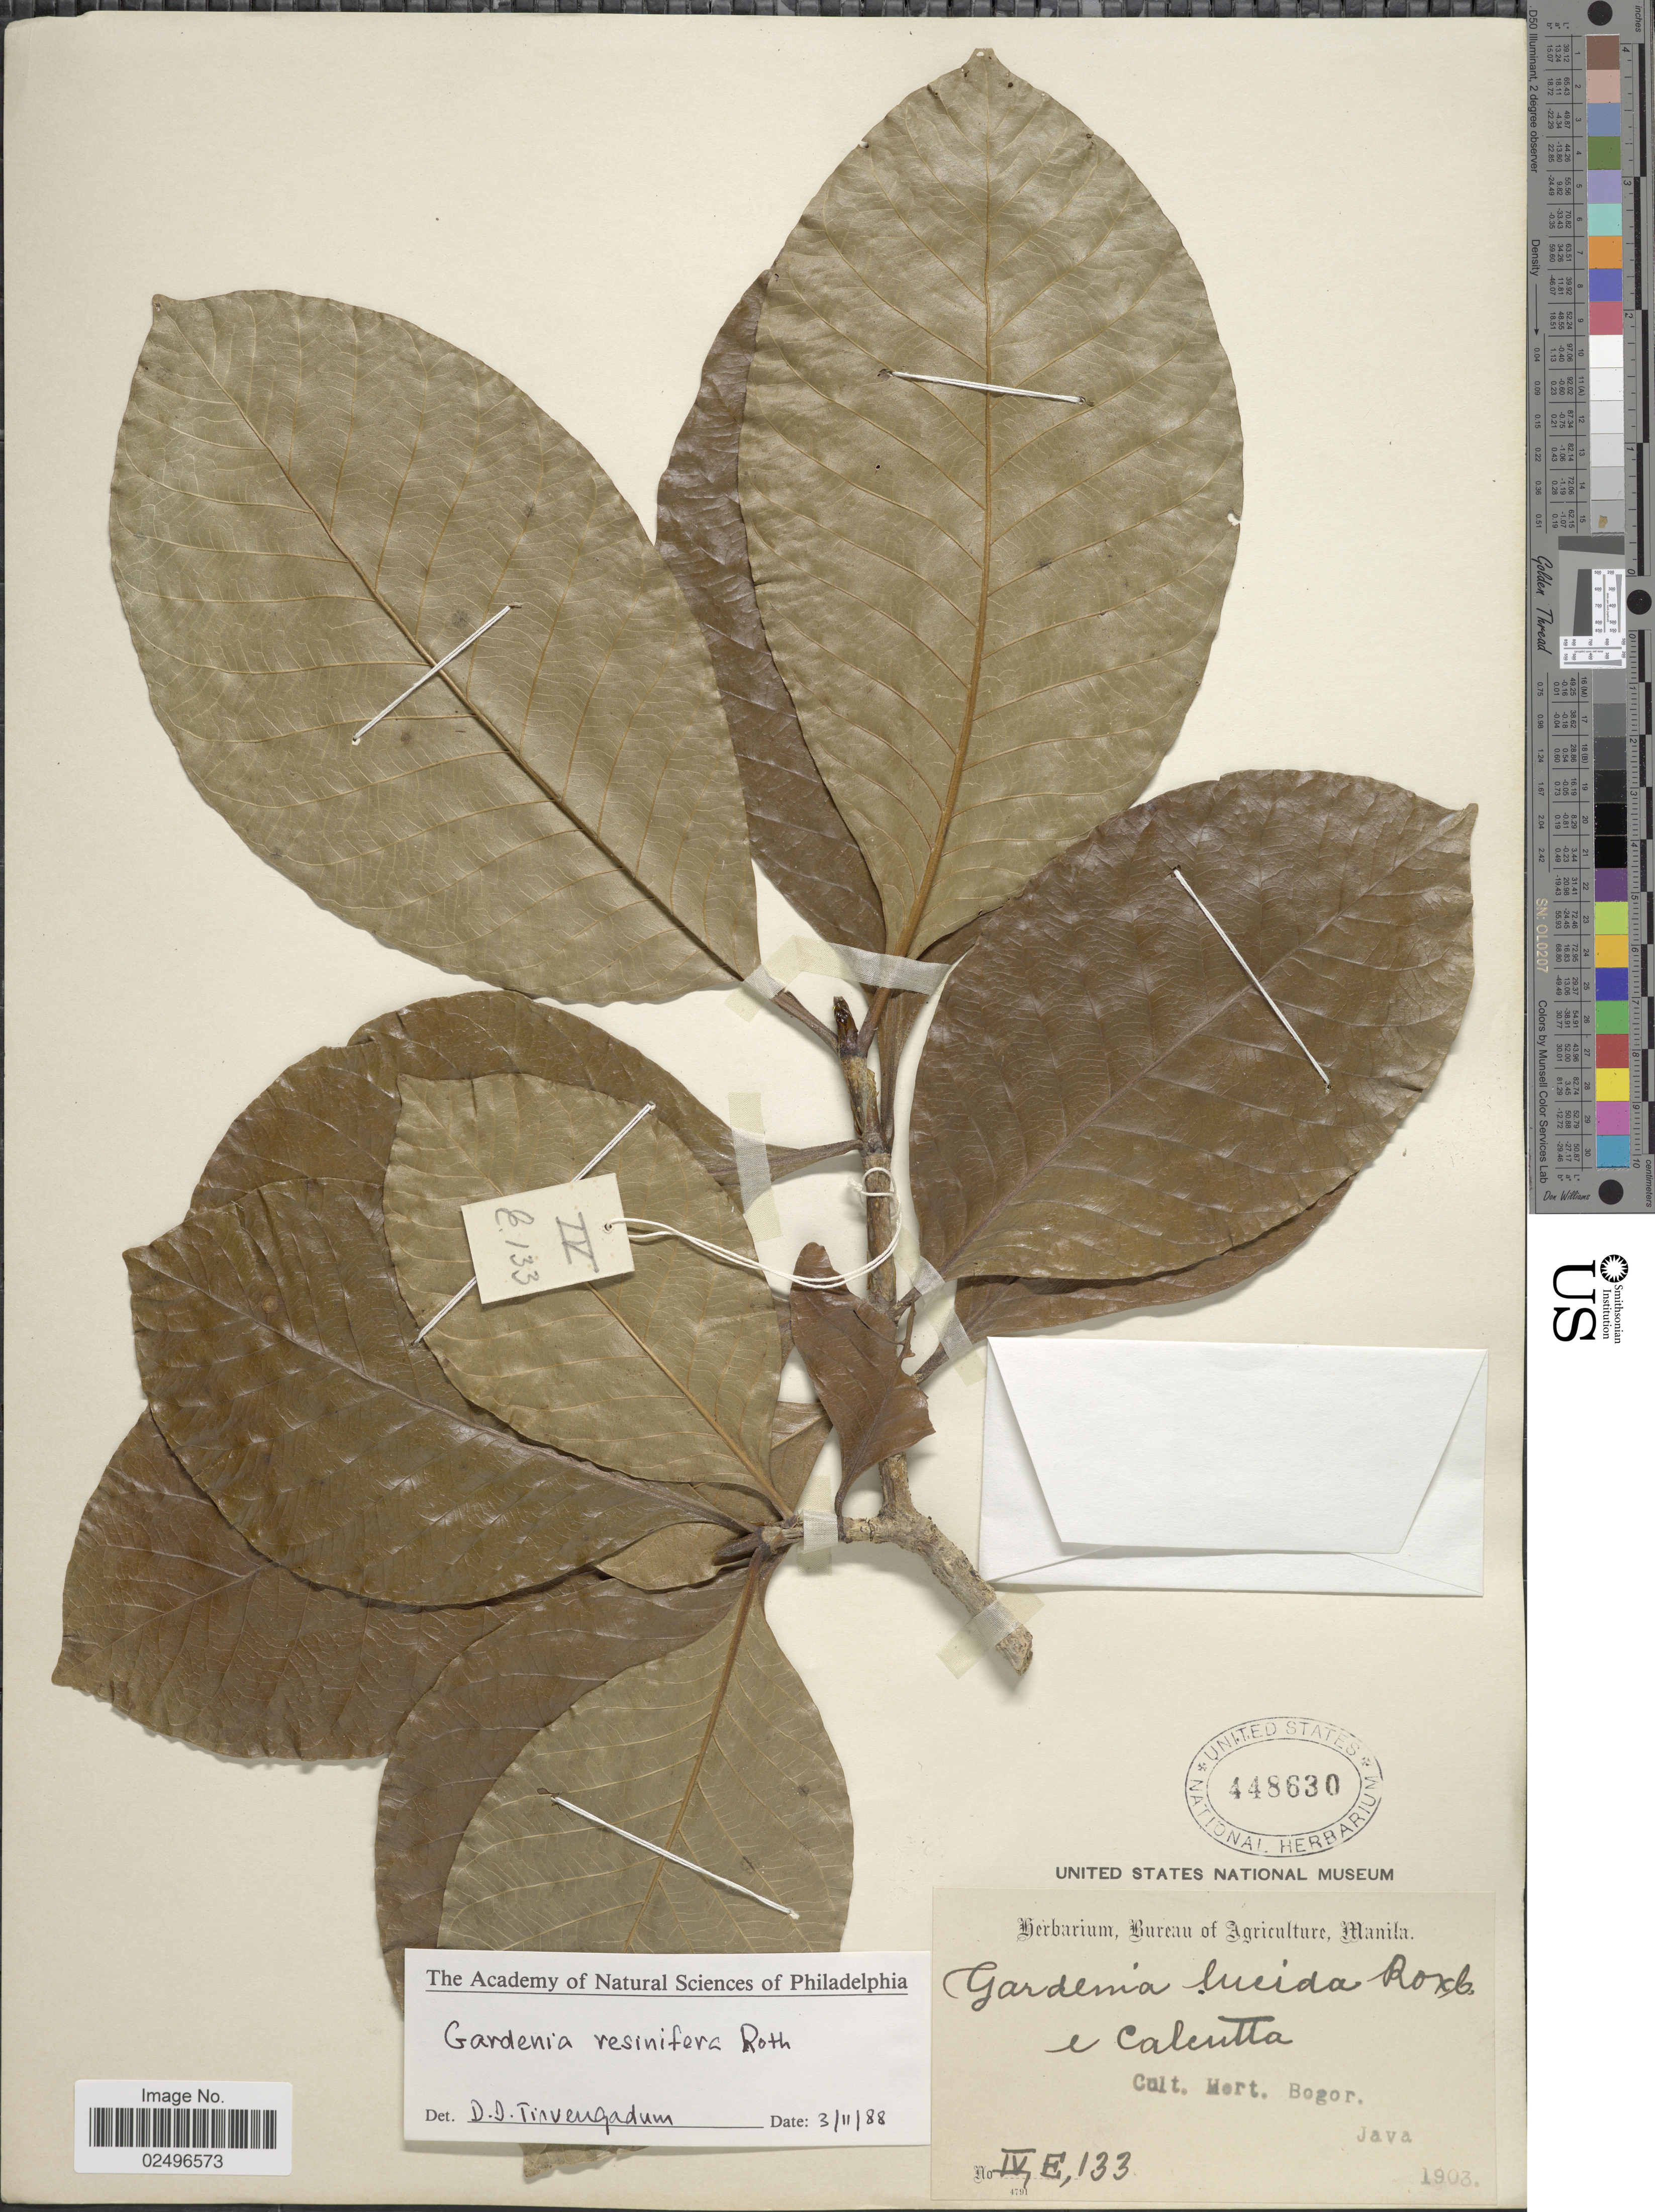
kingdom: Plantae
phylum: Tracheophyta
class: Magnoliopsida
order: Gentianales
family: Rubiaceae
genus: Gardenia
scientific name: Gardenia resinifera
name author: Roth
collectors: ex herb. Bureau of Science Manila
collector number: IV E 133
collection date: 1903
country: Indonesia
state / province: Java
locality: Cult. Hort. Bogor, Java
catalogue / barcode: US 448630